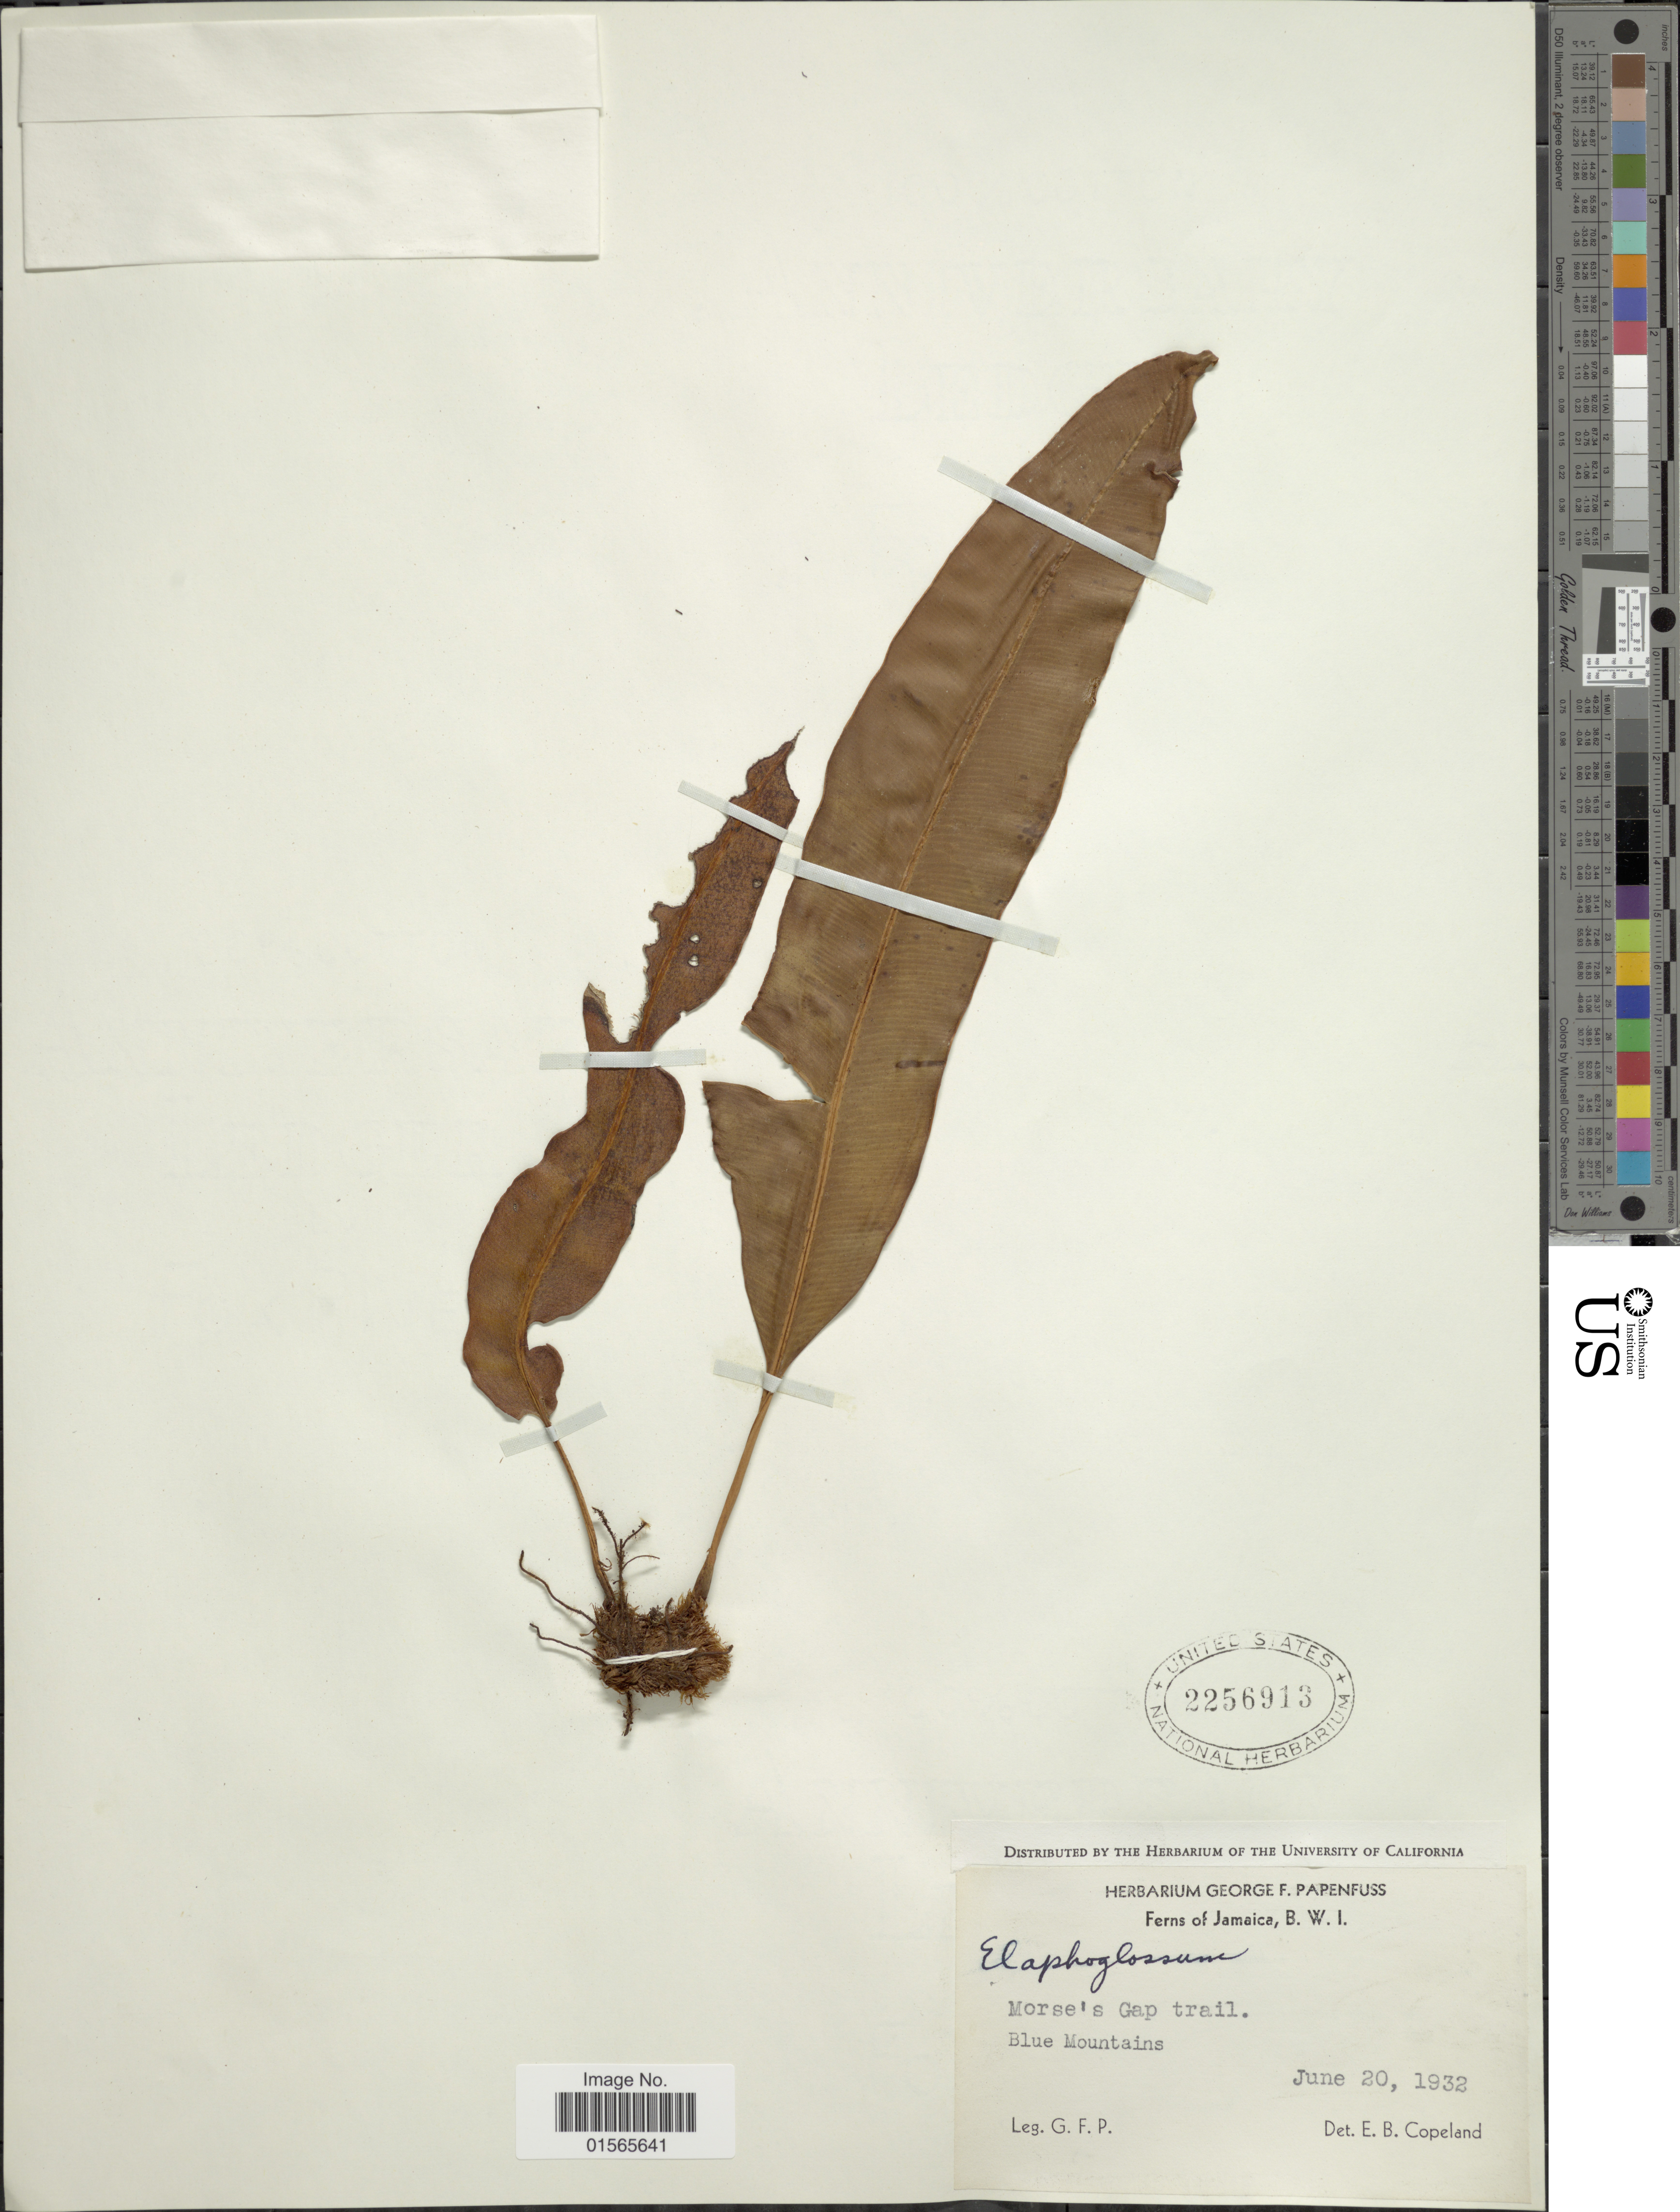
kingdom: Plantae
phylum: Tracheophyta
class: Polypodiopsida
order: Polypodiales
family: Dryopteridaceae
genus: Elaphoglossum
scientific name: Elaphoglossum latifolium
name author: (Sw.) J. Sm.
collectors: G. Papenfuss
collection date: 1932-06-20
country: Jamaica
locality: Morse's Gap trail. Blue Mountains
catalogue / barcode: US 2256913